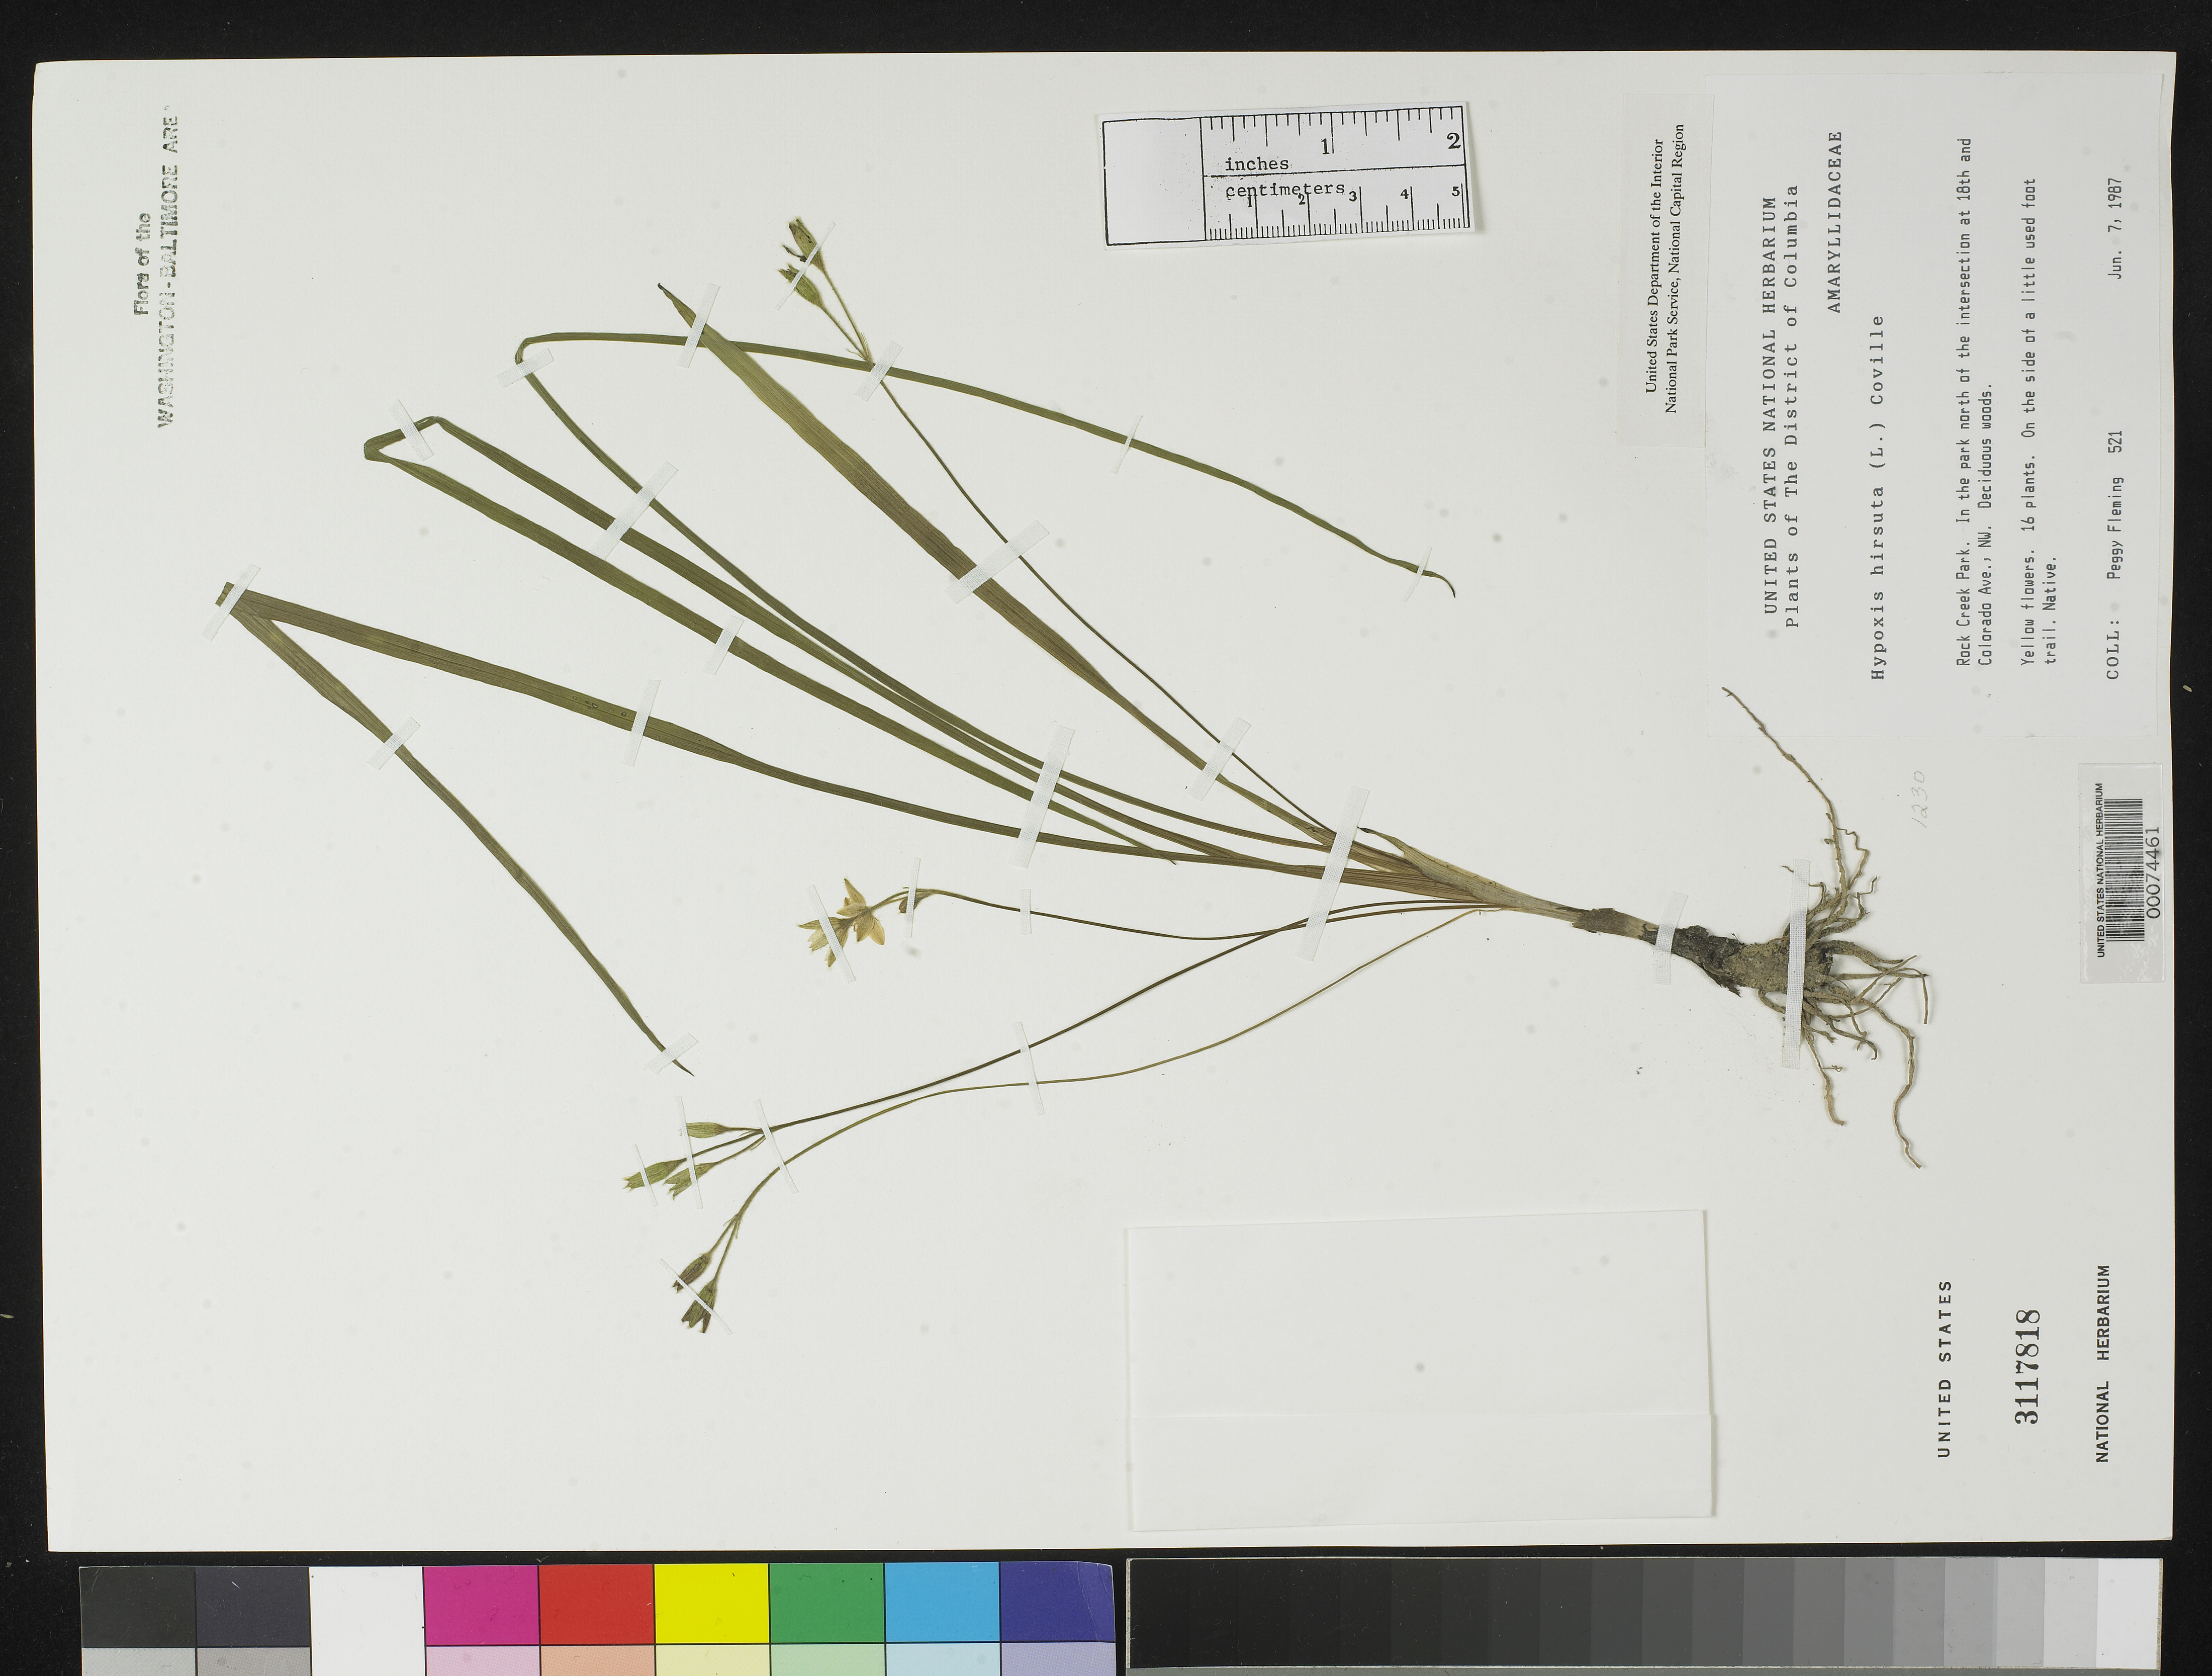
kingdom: Plantae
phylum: Tracheophyta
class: Liliopsida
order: Asparagales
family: Hypoxidaceae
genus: Hypoxis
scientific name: Hypoxis hirsuta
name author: (L.) Coville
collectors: P. Fleming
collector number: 521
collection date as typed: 07 Jun 1987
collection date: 1987-06-07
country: United States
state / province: District of Columbia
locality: Rock Creek Park. In the park north of the intersection at 18th and Colorado Ave., NW. Rock Creek Park & vicinity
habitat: Deciduous woods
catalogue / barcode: US 3117818